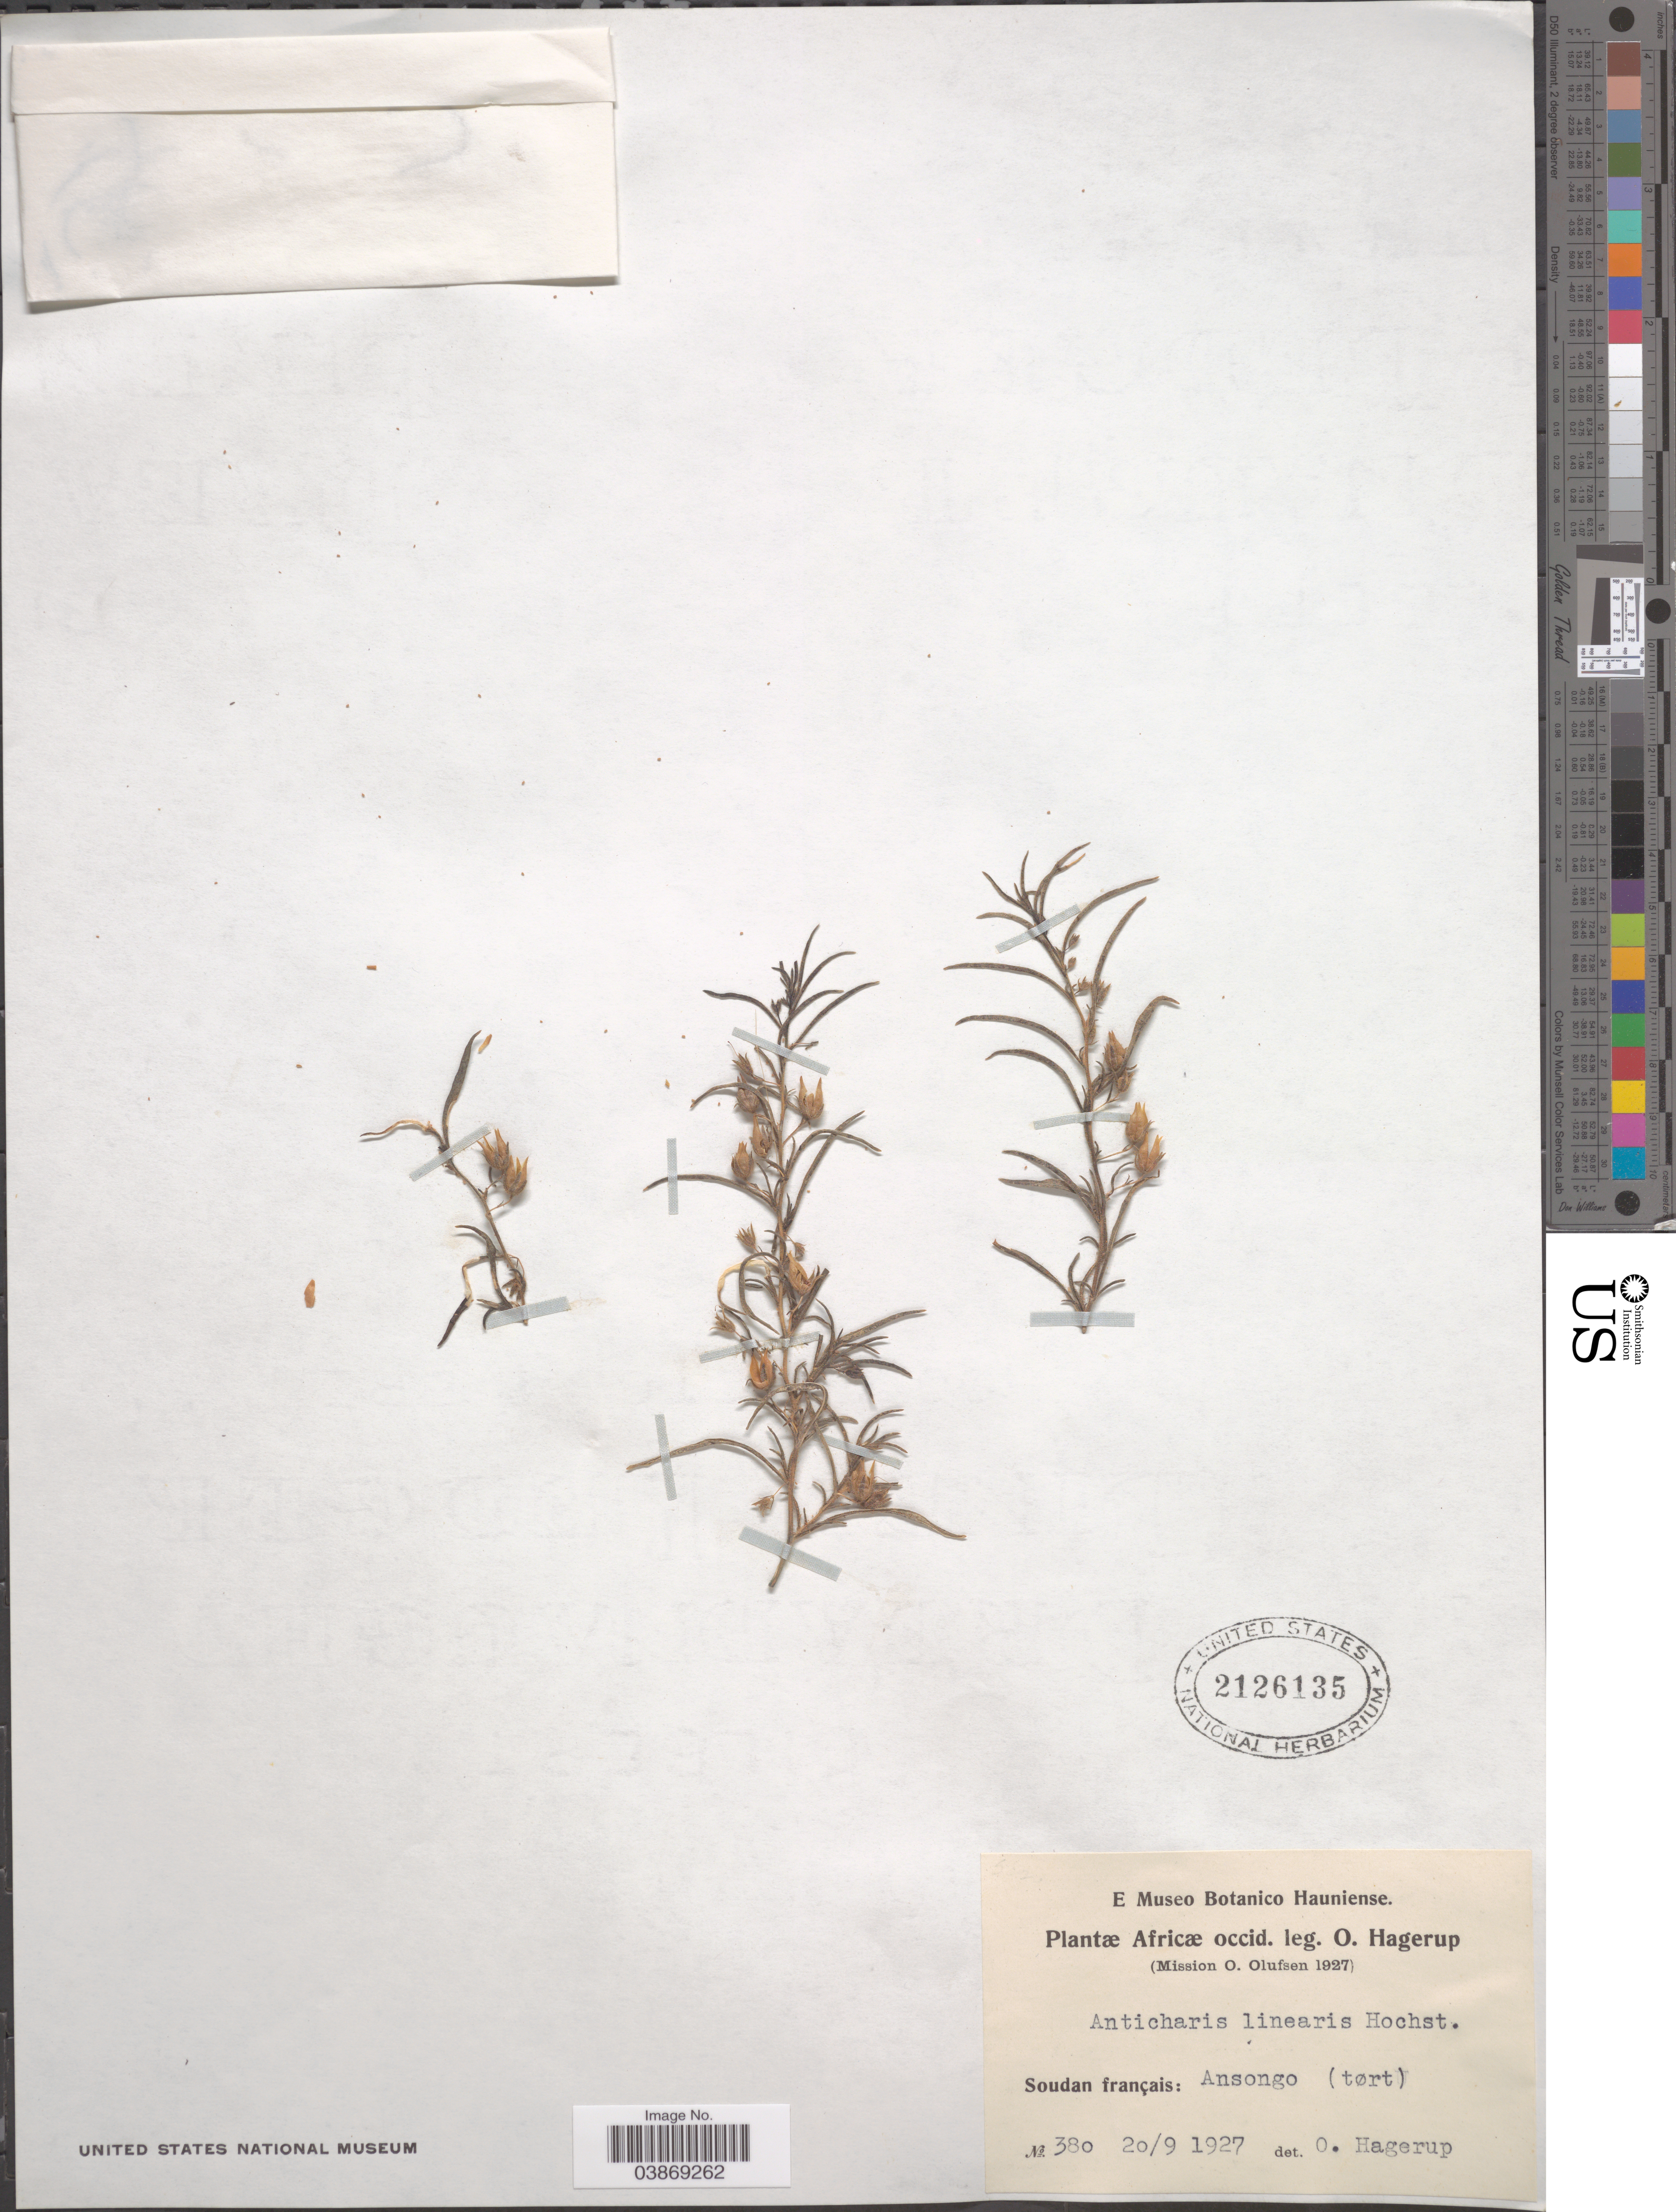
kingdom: Plantae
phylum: Tracheophyta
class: Magnoliopsida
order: Lamiales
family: Scrophulariaceae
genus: Anticharis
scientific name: Anticharis linearis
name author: (Benth.) Hochst. ex Asch.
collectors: O. Hagerup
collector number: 380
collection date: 1927-09-20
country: Mali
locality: Soudan française: Ansongo (tørt).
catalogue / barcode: US 2126135